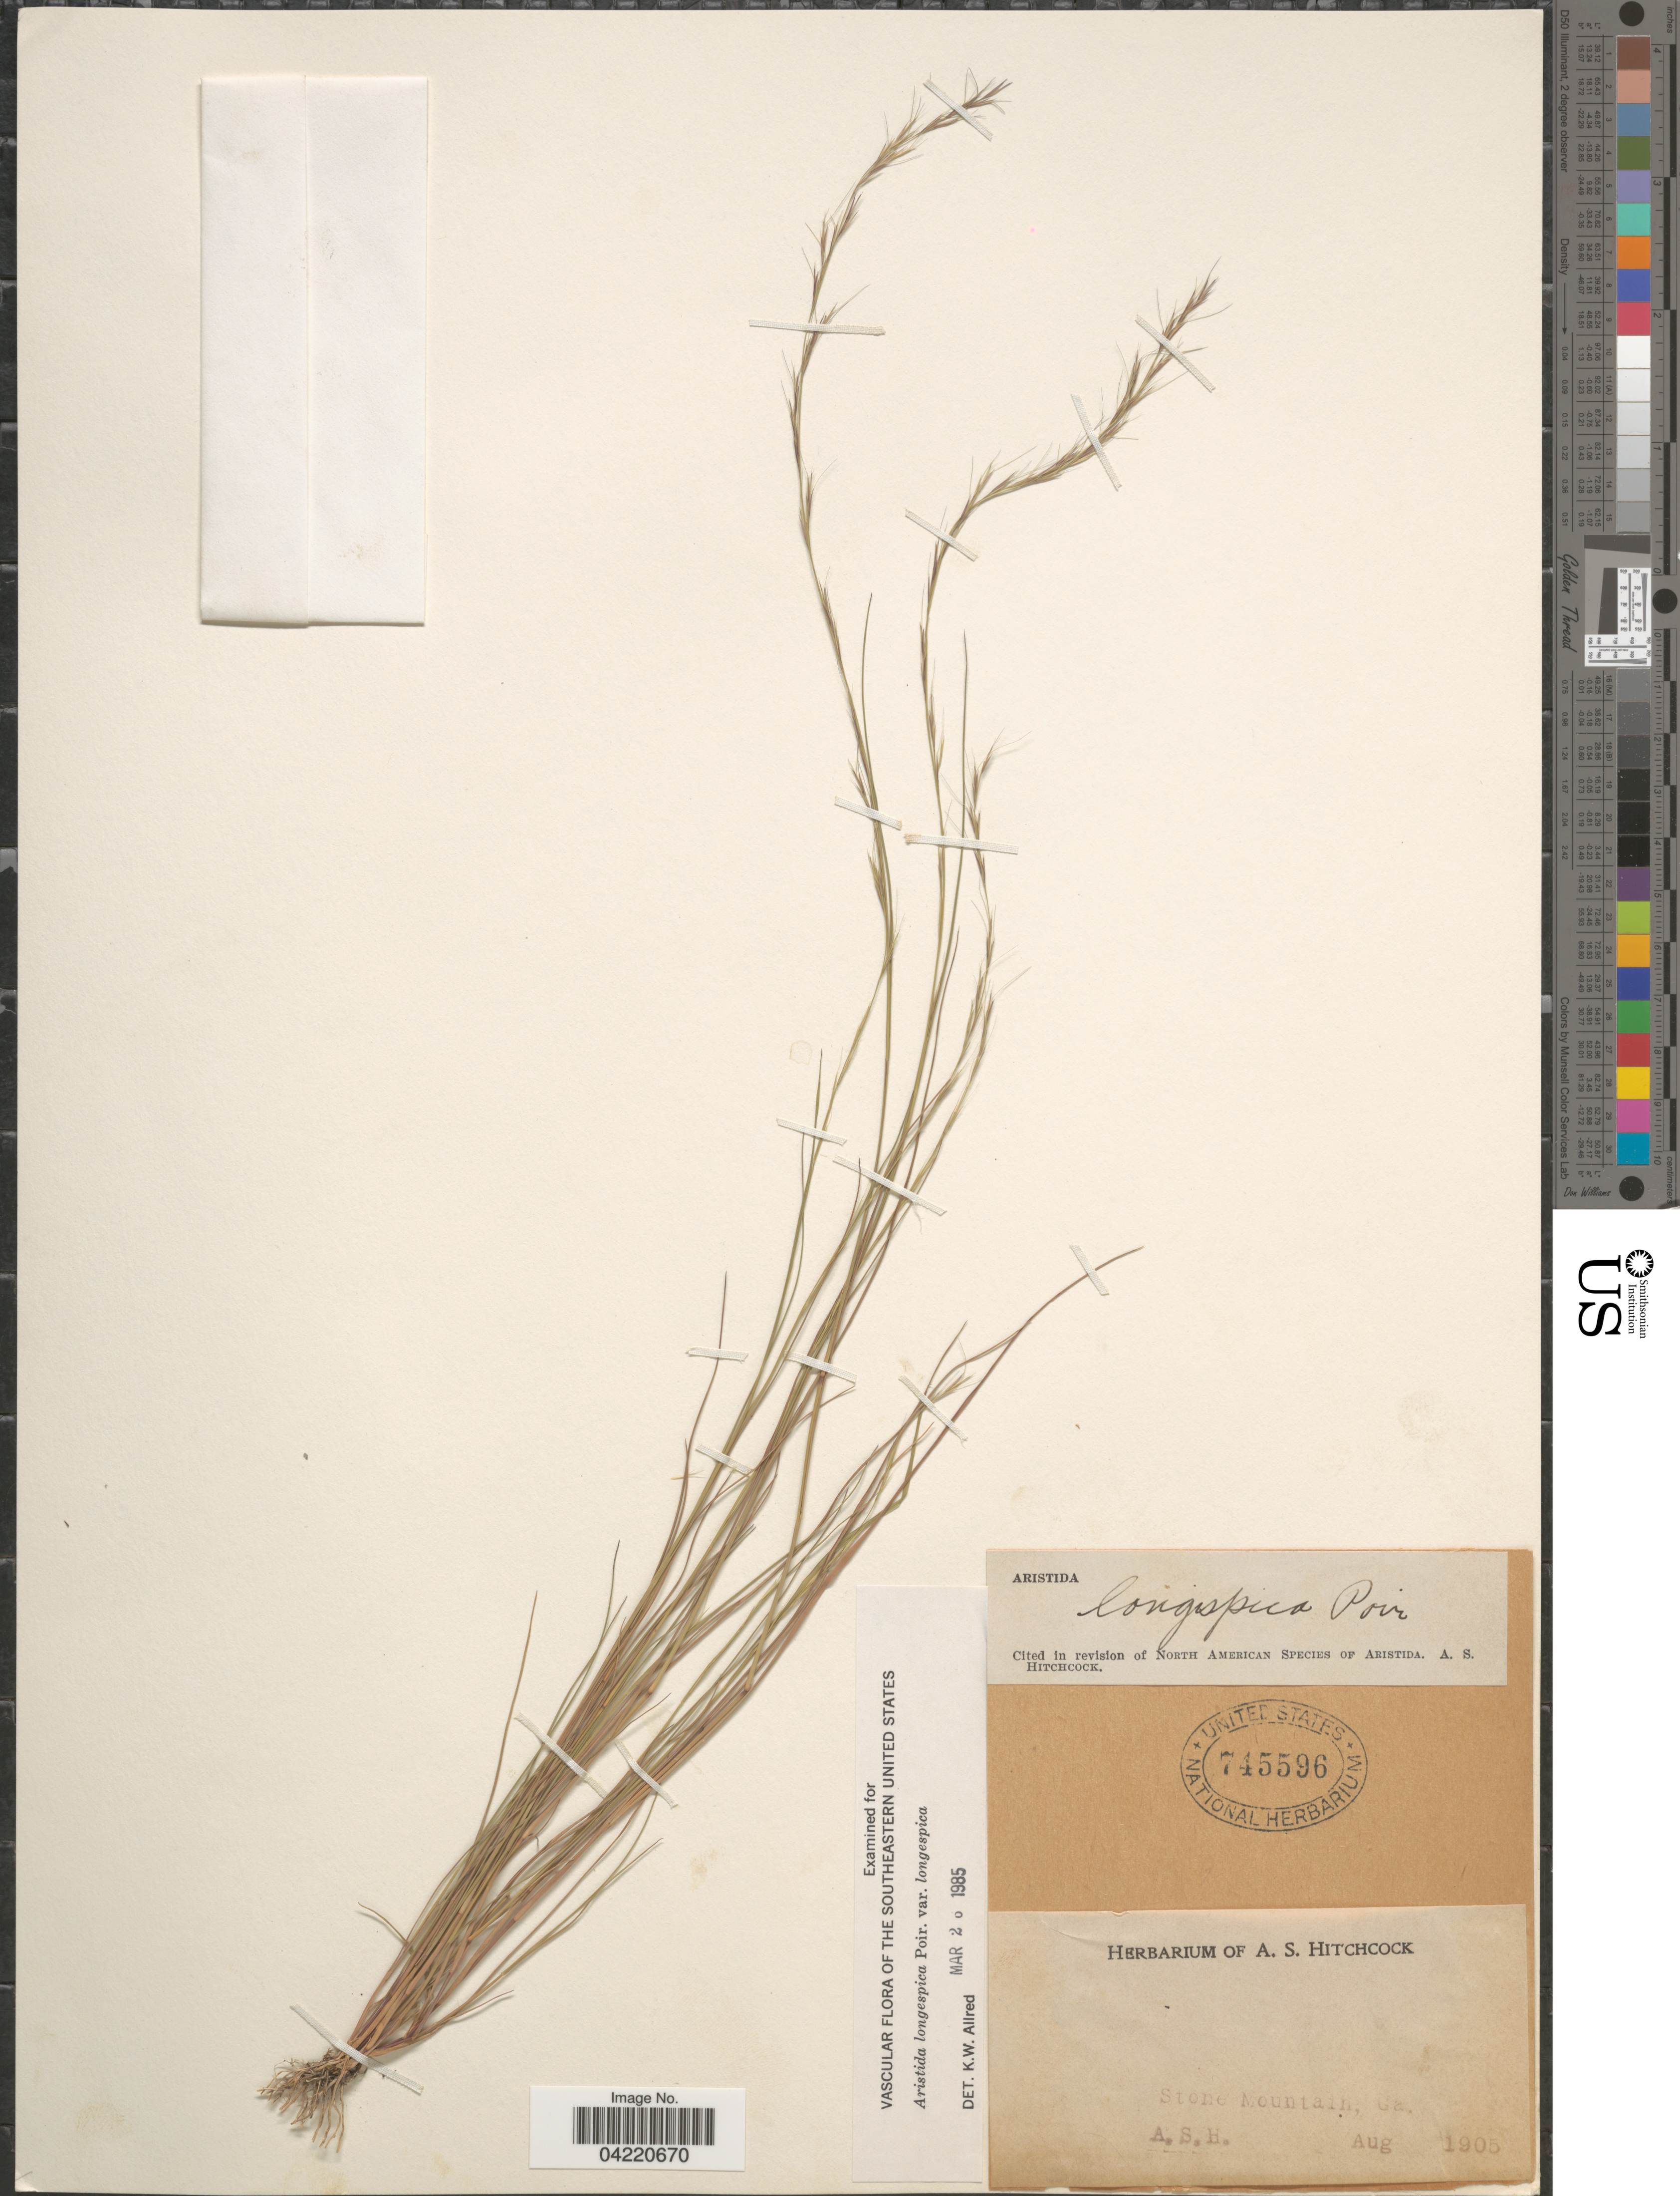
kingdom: Plantae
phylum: Tracheophyta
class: Liliopsida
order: Poales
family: Poaceae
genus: Aristida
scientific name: Aristida longespica var. longespica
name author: Poir.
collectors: A. S. Hitchcock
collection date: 1905-08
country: United States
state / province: Georgia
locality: Stone Mountain.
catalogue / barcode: US 745596